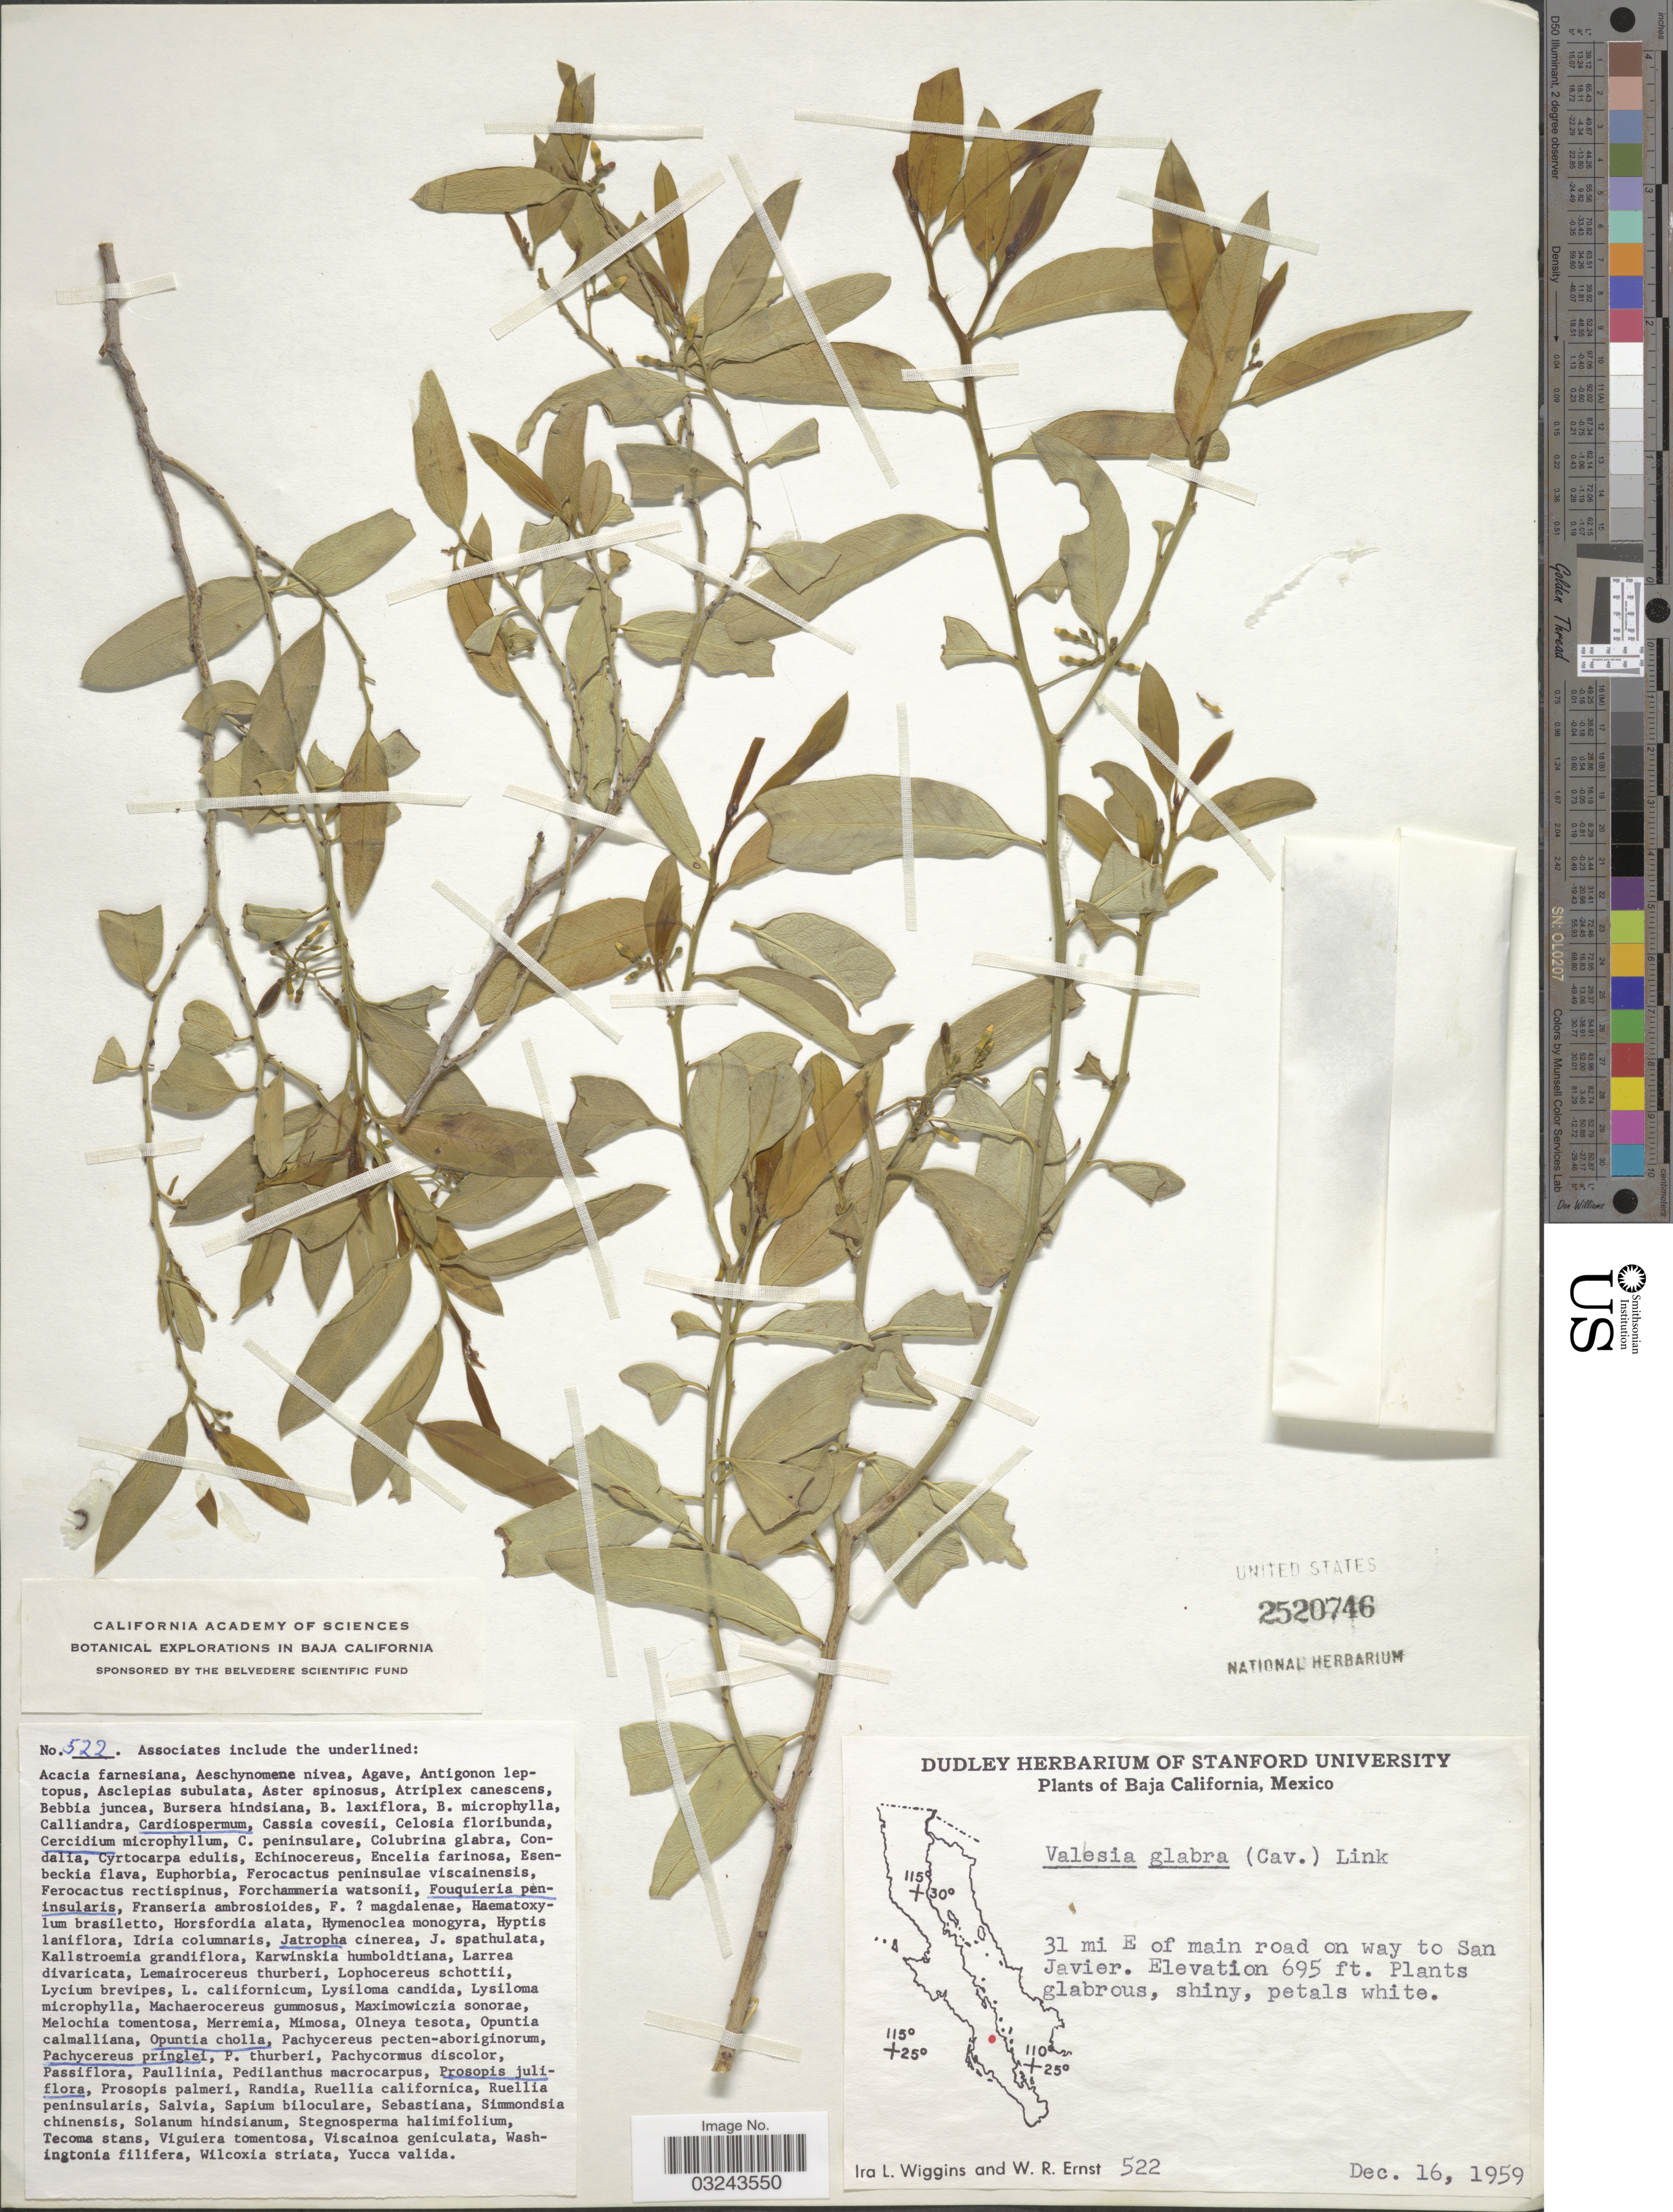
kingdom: Plantae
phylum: Tracheophyta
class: Magnoliopsida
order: Gentianales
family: Apocynaceae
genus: Vallesia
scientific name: Vallesia glabra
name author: (Cav.) Link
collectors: I. L. Wiggins & W. R. Ernst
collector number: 522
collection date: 1959-12-16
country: Mexico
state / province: Baja California Sur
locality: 31 mi E of main road on way to San Javier.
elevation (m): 212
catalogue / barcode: US 2520746